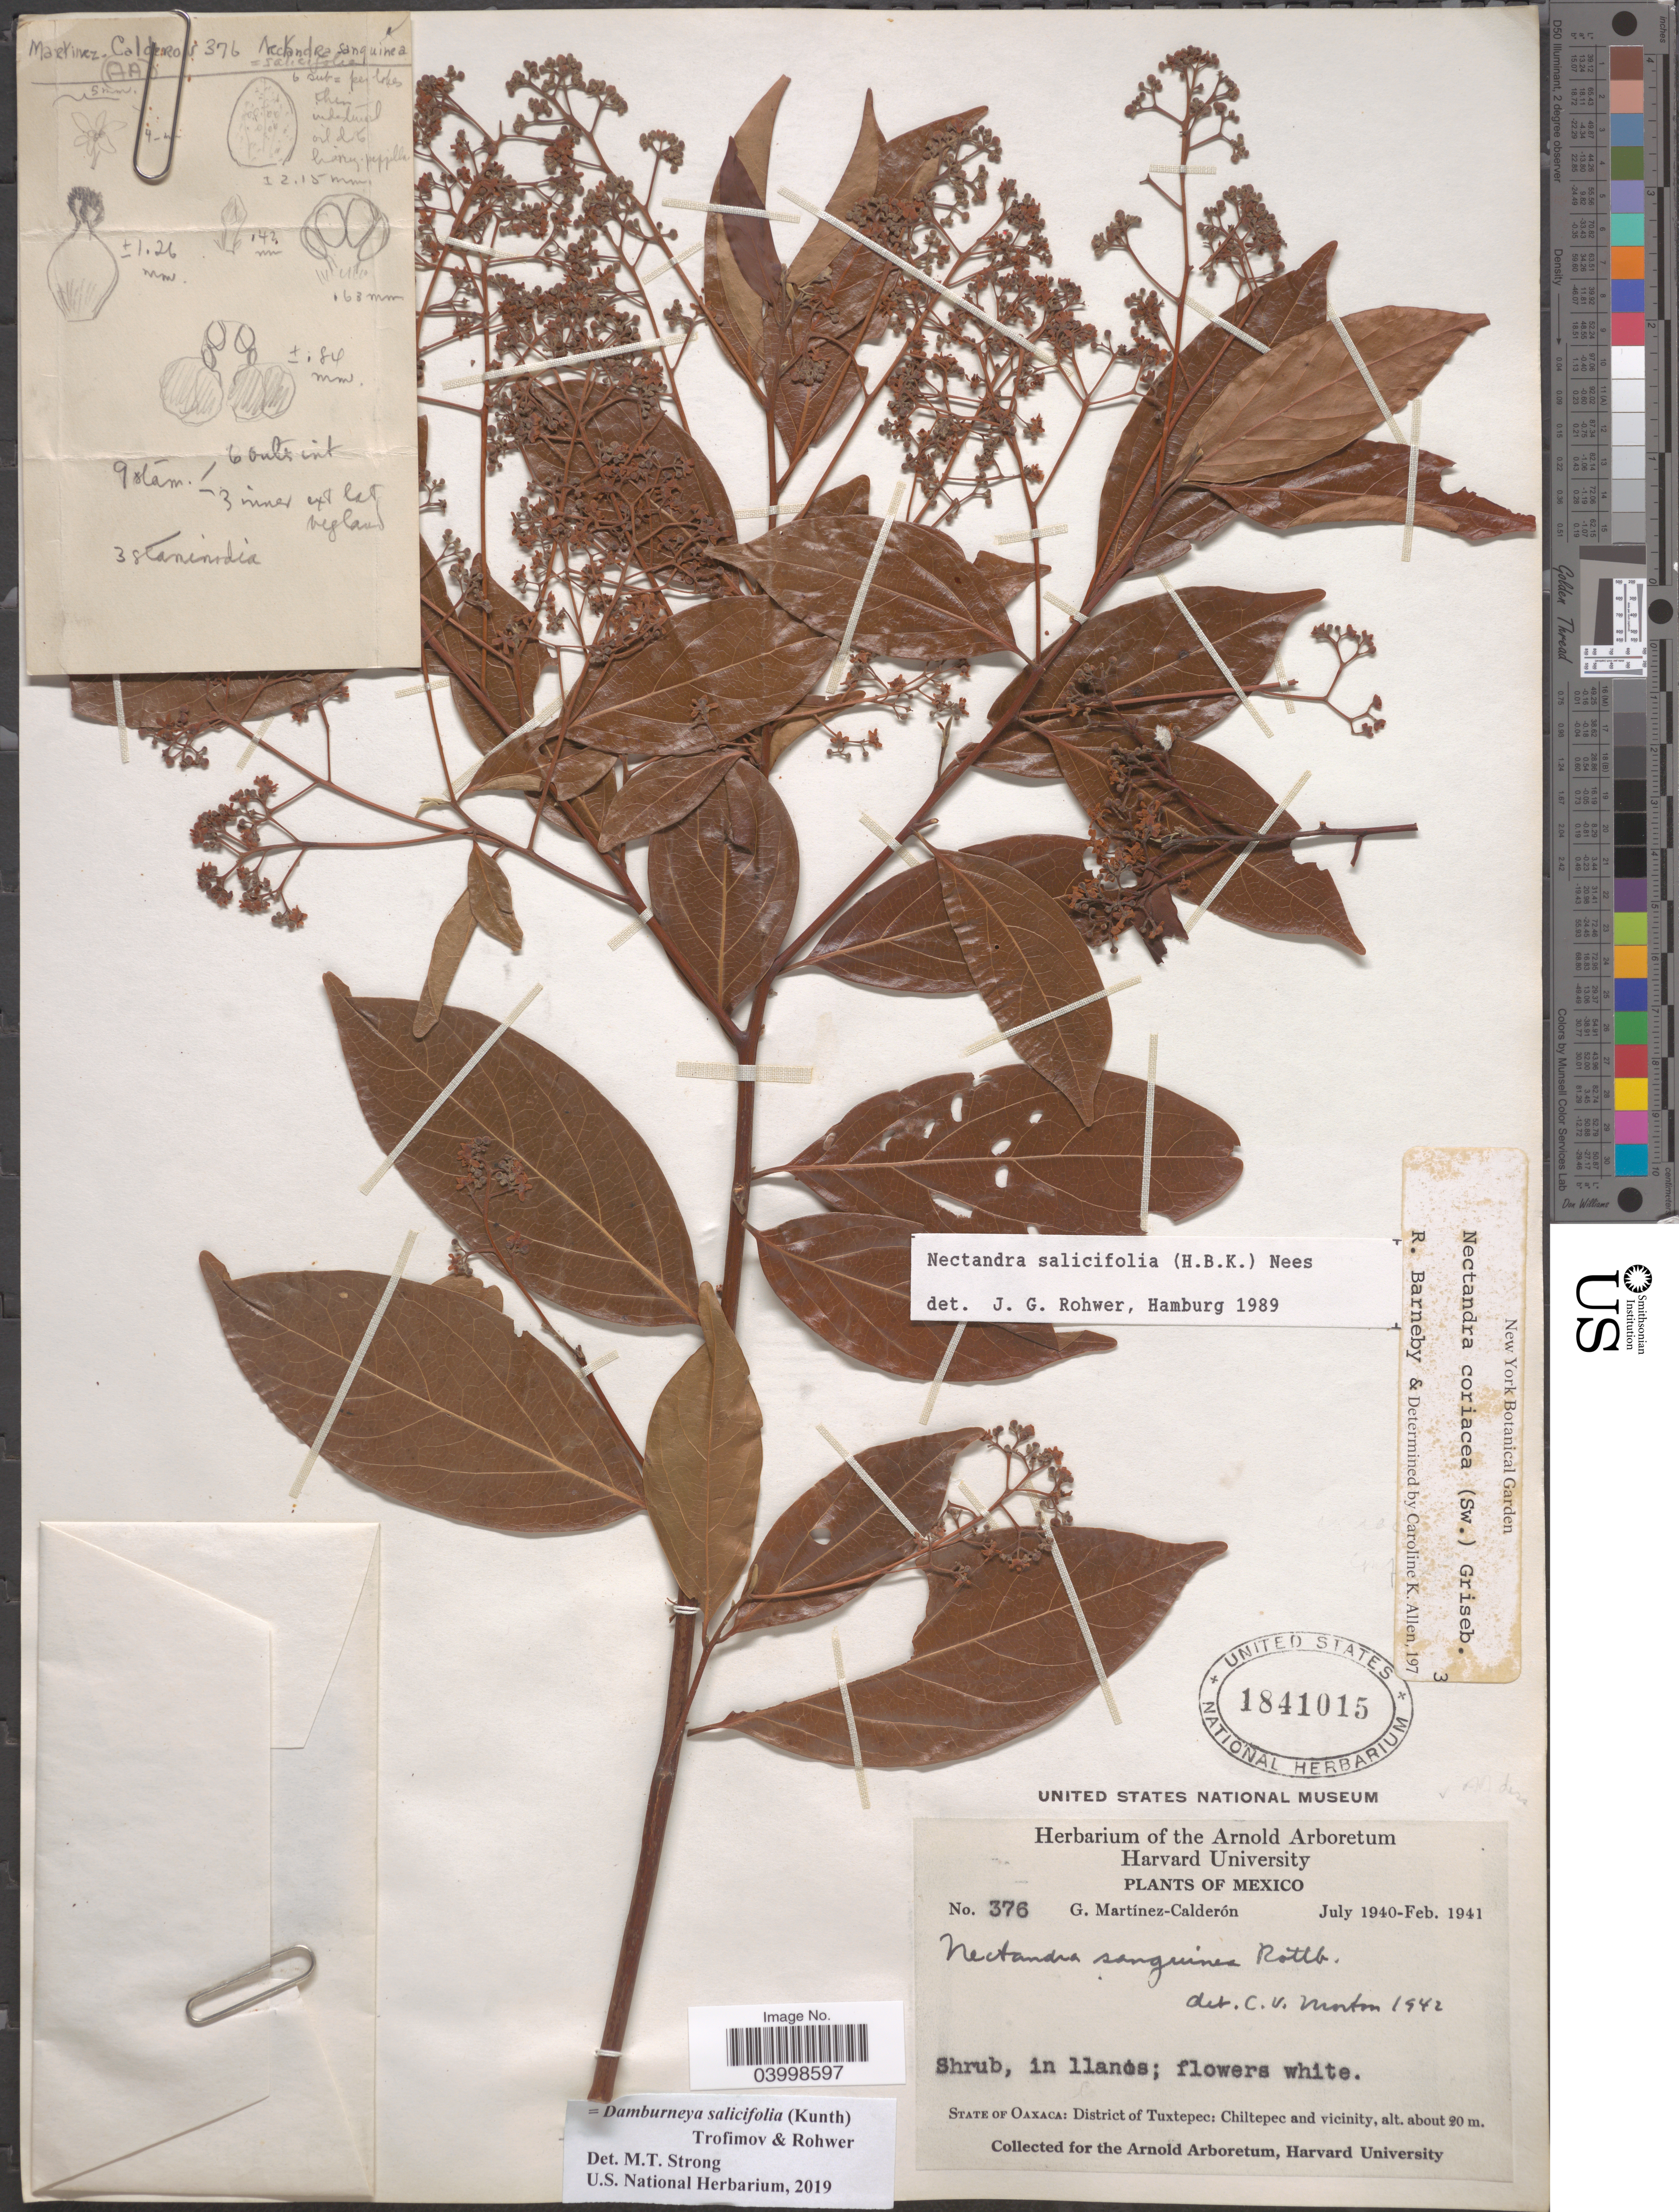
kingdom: Plantae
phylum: Tracheophyta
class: Magnoliopsida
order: Laurales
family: Lauraceae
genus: Damburneya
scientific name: Damburneya salicifolia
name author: (Kunth) Trofimov & Rohwer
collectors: G. Martínez Calderón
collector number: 376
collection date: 1940-07/1941-02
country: Mexico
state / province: Oaxaca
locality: District of Tuxtepec; Chiltepec and vicinity.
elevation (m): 20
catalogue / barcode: US 1841015